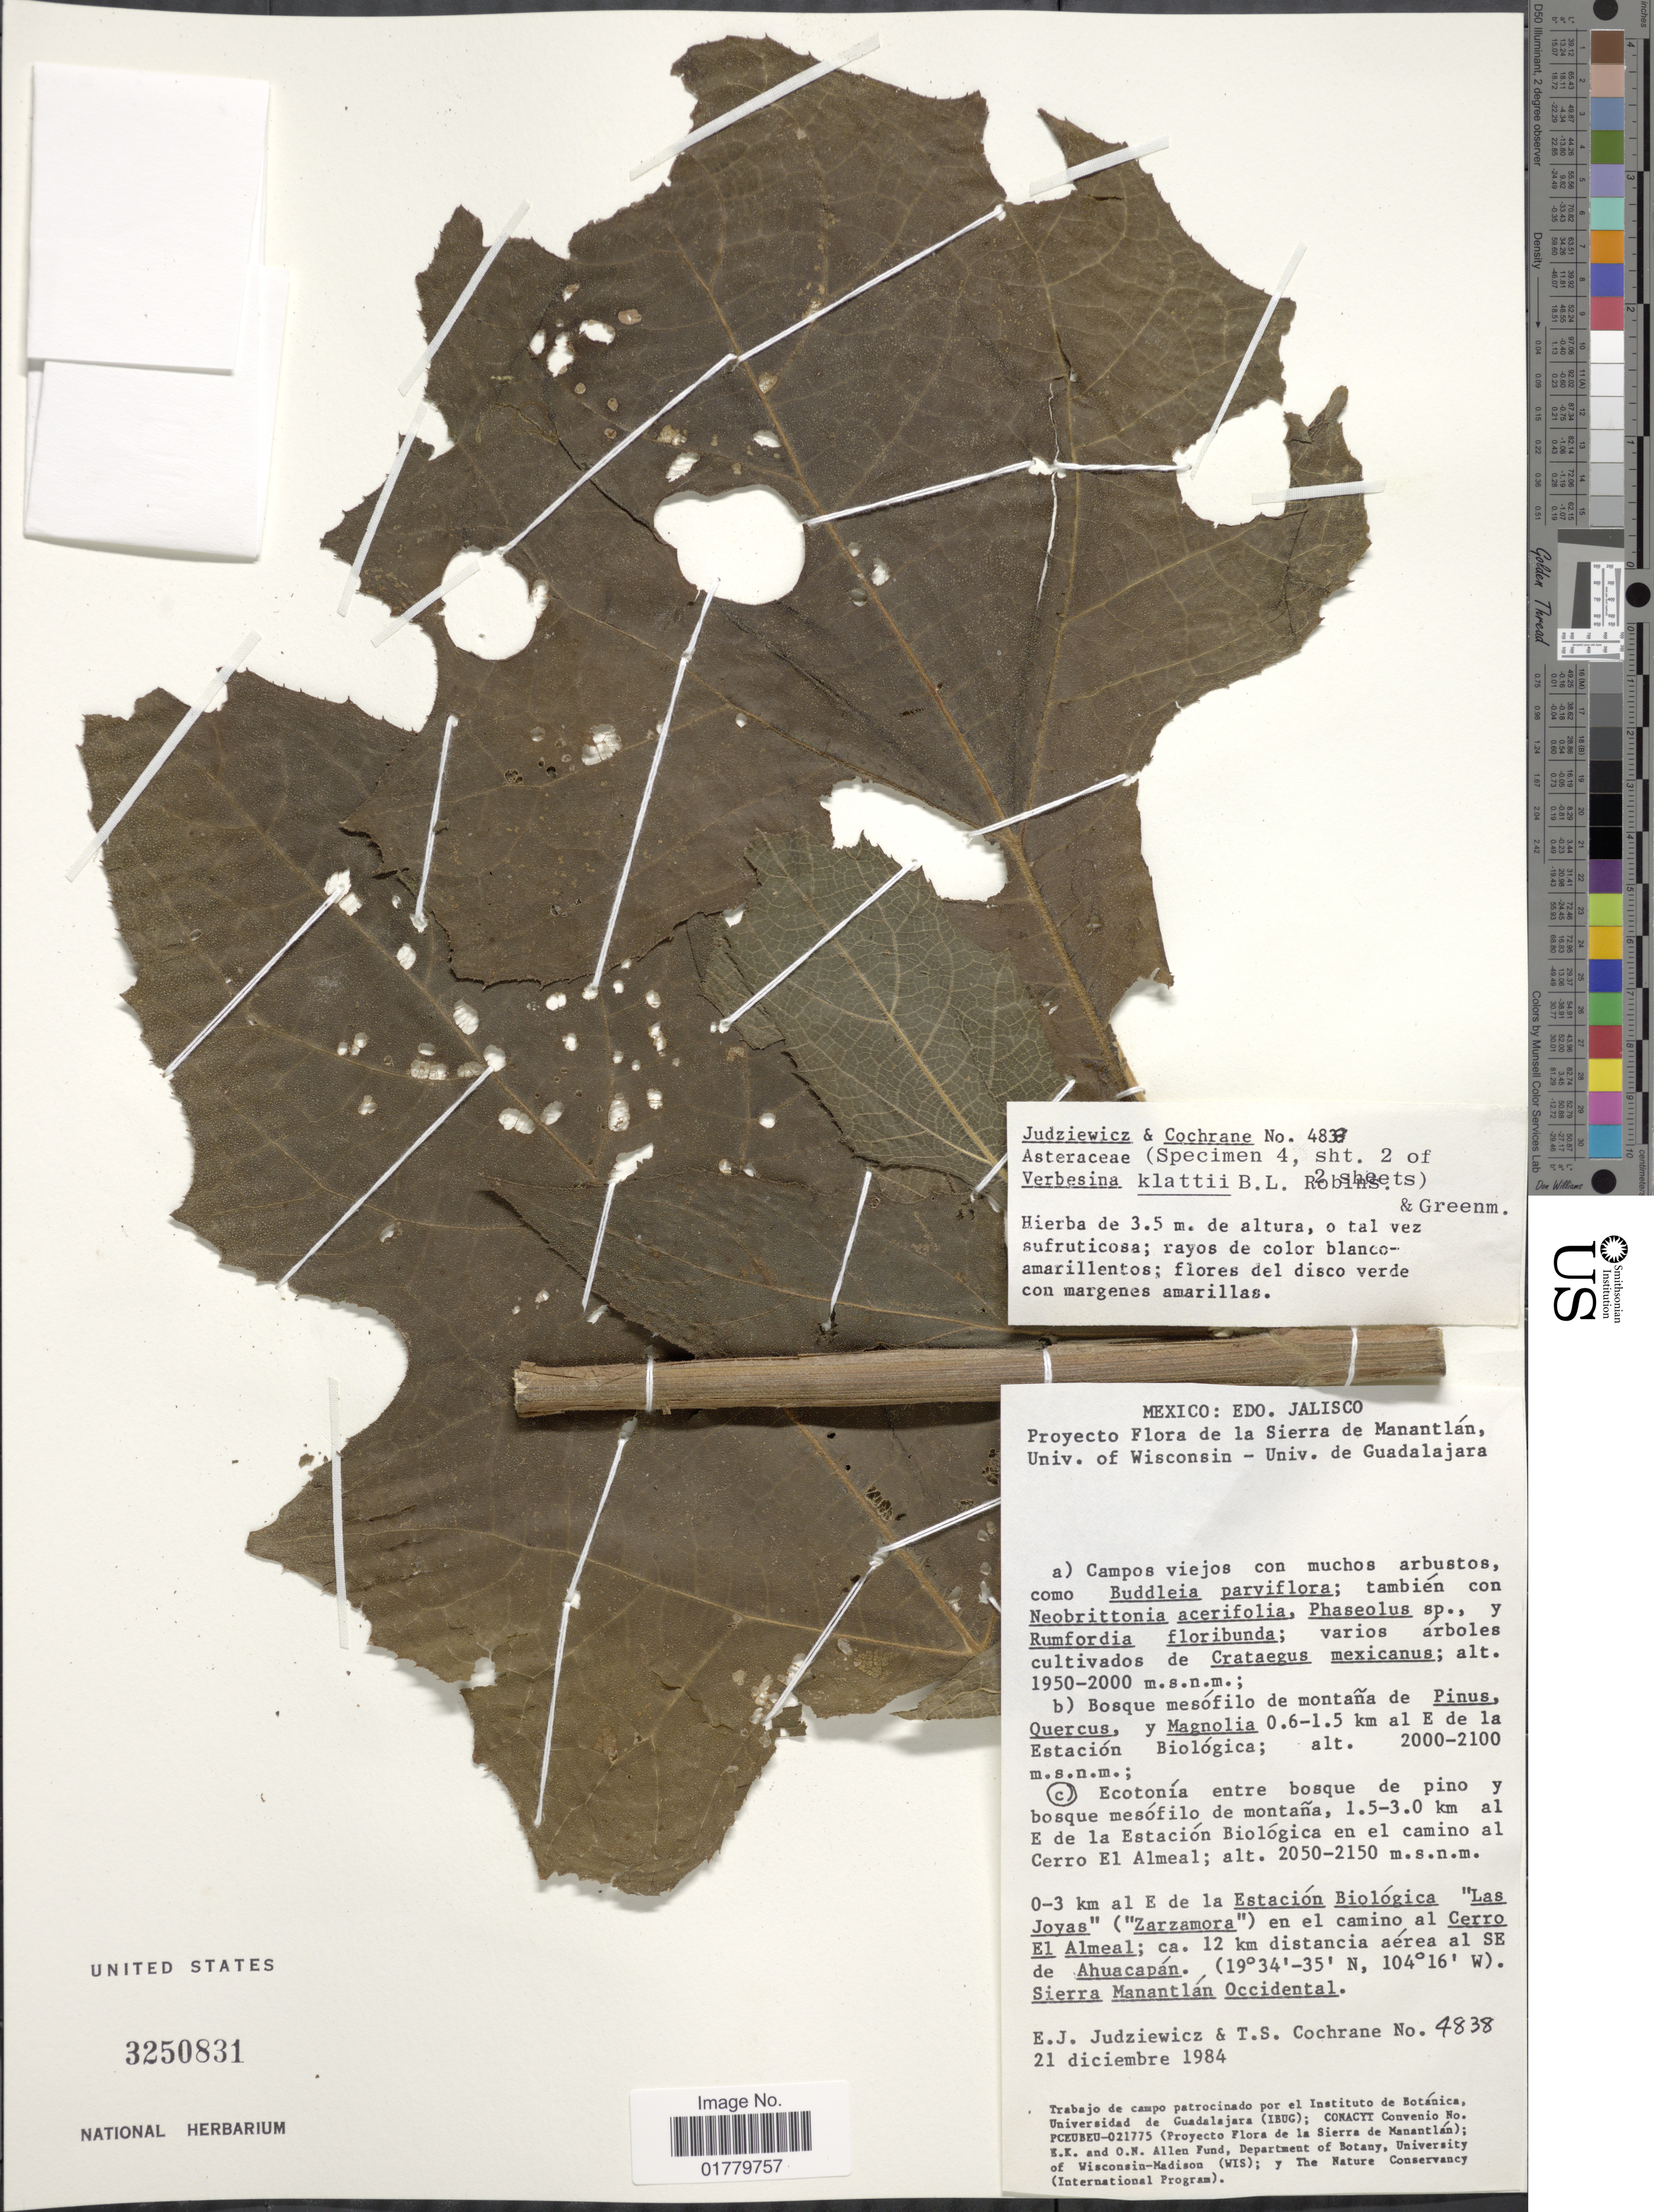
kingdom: Plantae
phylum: Tracheophyta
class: Magnoliopsida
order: Asterales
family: Asteraceae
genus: Verbesina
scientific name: Verbesina klattii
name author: B.L. Rob. & Greenm.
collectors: E. J. Judziewicz & T. S. Cochrane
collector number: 4838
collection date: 1984-12-21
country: Mexico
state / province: Jalisco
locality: Mexico: Edo. Jalisco. 0-3 km al E de la Estación Biológica "Las Joyas" ("Zarzamora") en el camino al Cerro El Almeal; ca. 12 km distancia aérea al SE de Ahuacapán. Sierra Manantlán Occidental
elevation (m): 2050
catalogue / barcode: US 3250831